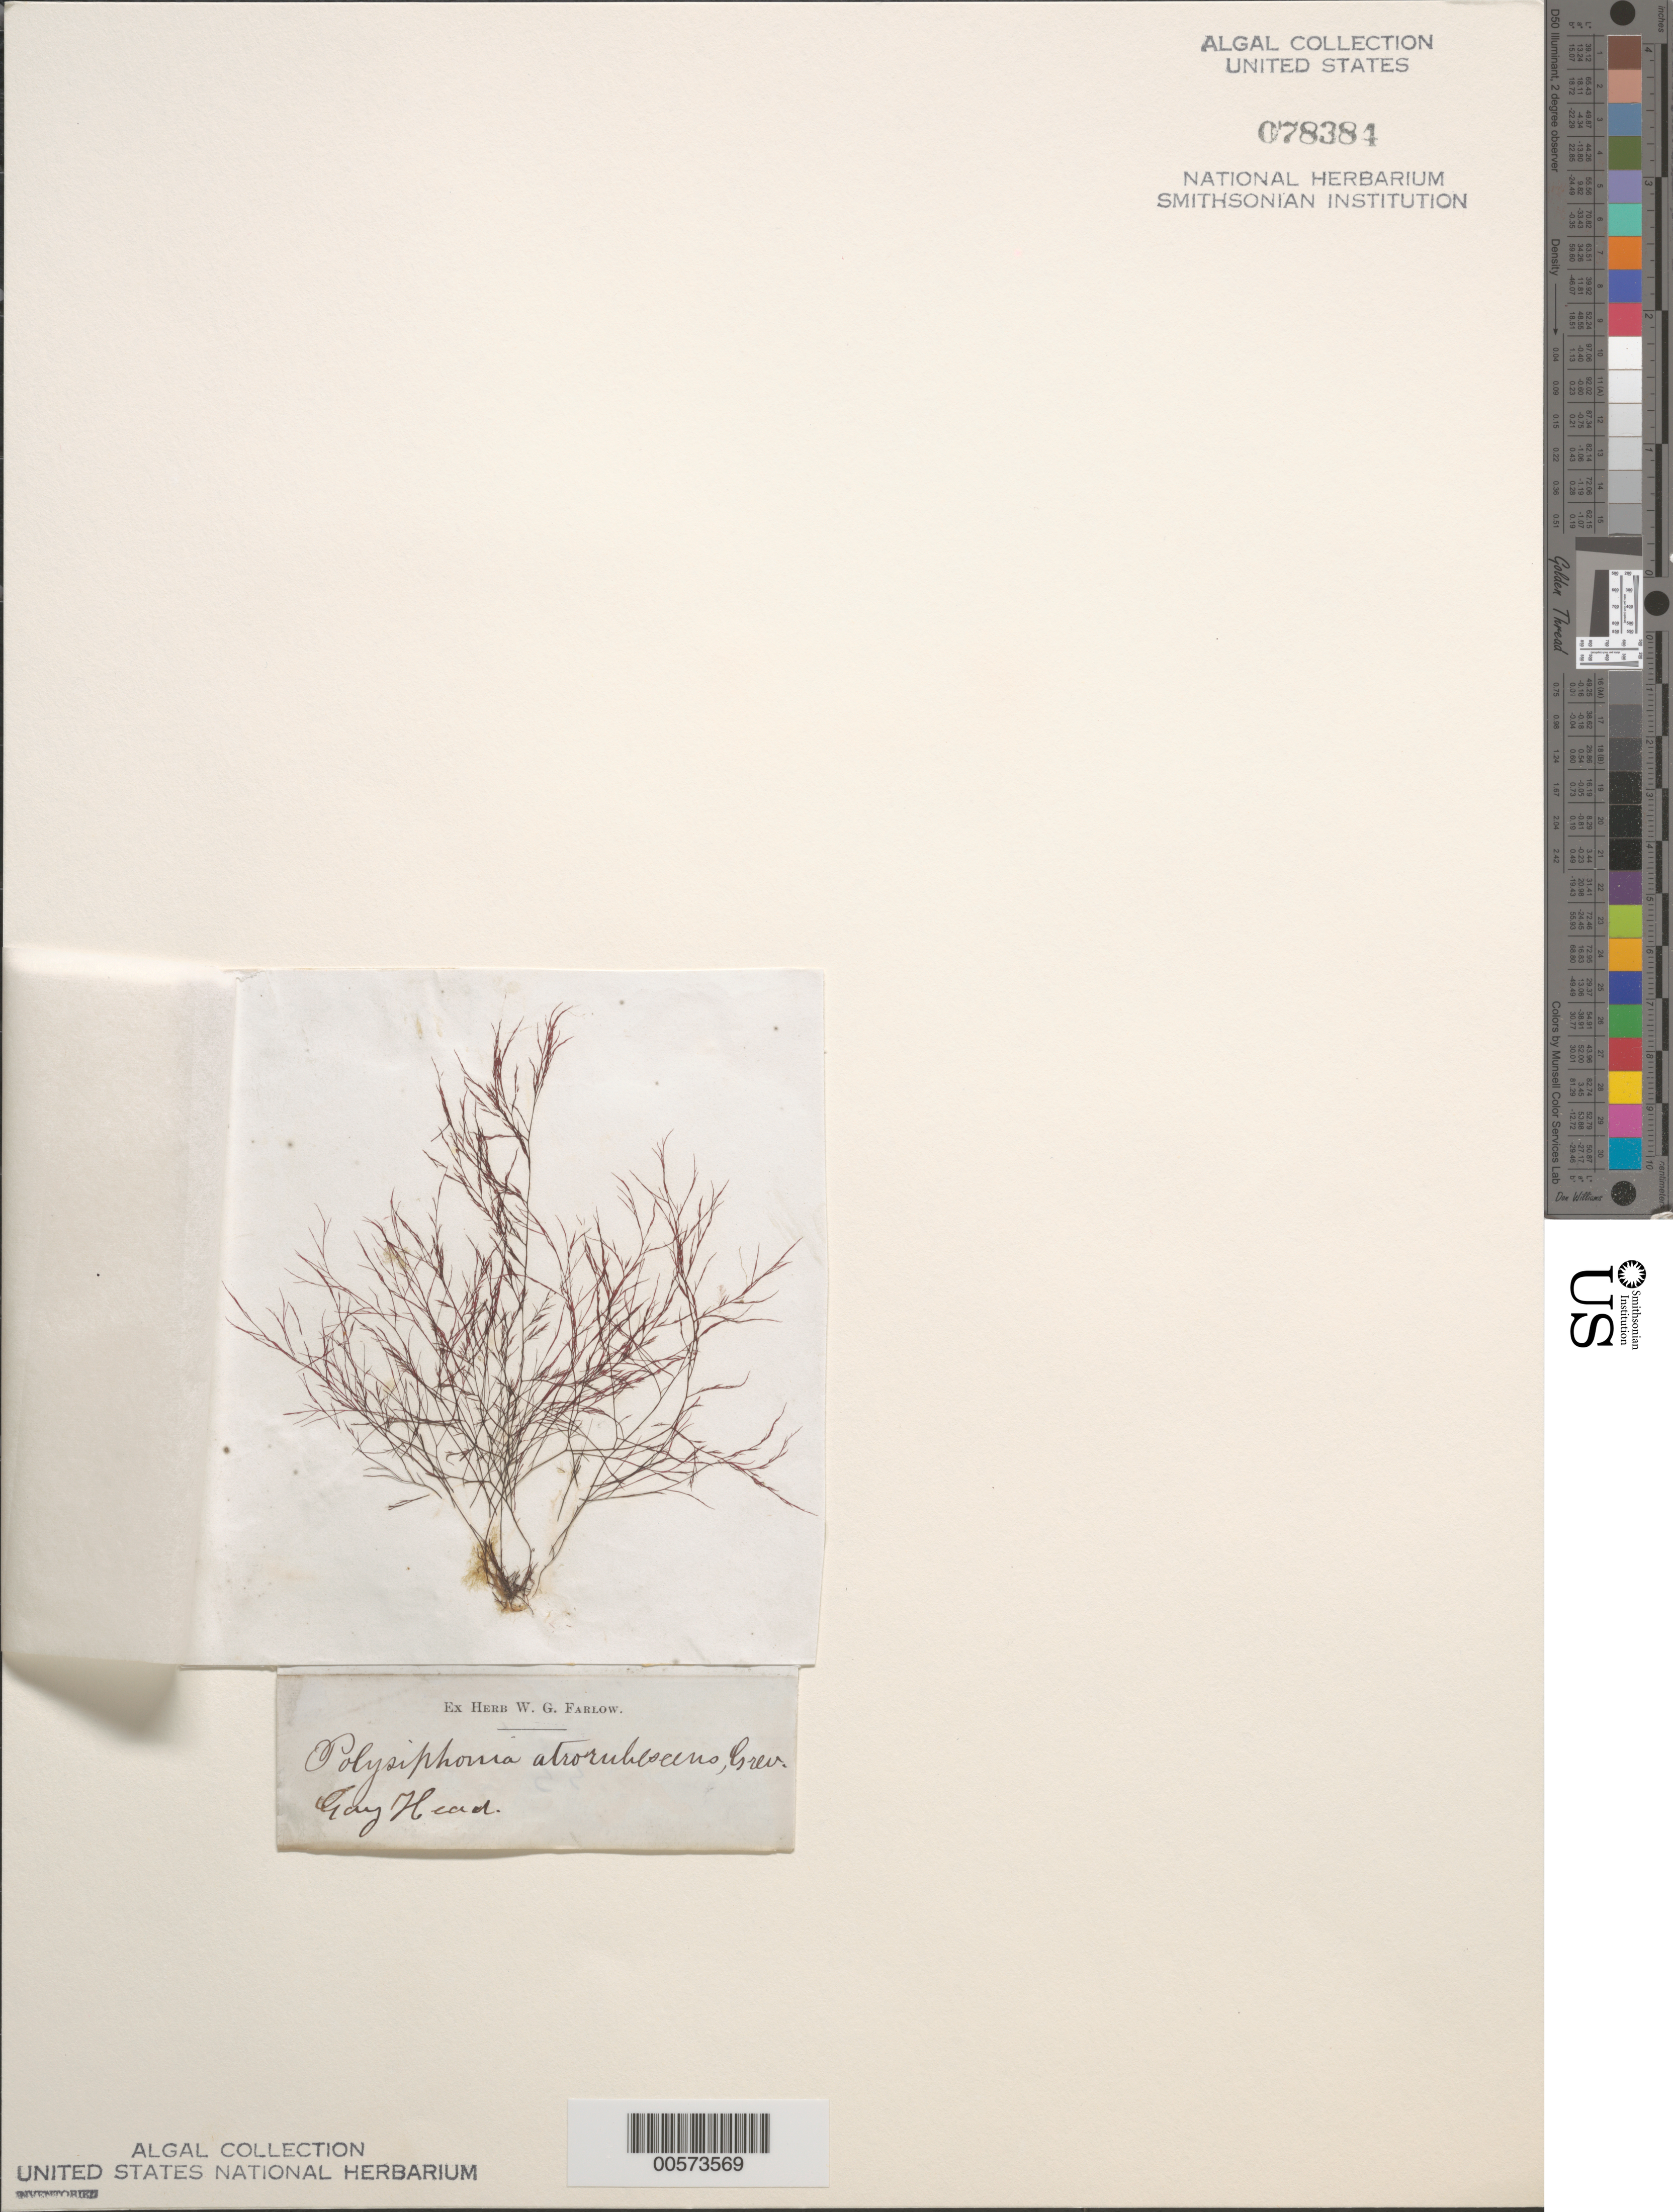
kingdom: Plantae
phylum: Rhodophyta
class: Florideophyceae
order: Ceramiales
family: Rhodomelaceae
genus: Vertebrata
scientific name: Vertebrata nigra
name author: (Hudson) Diaz-Tapia & Maggs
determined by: Algae name updating Project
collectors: W. Farlow (Herbarium)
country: United States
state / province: Massachusetts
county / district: Dukes County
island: Martha's Vineyard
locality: Gay Head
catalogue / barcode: US 78384